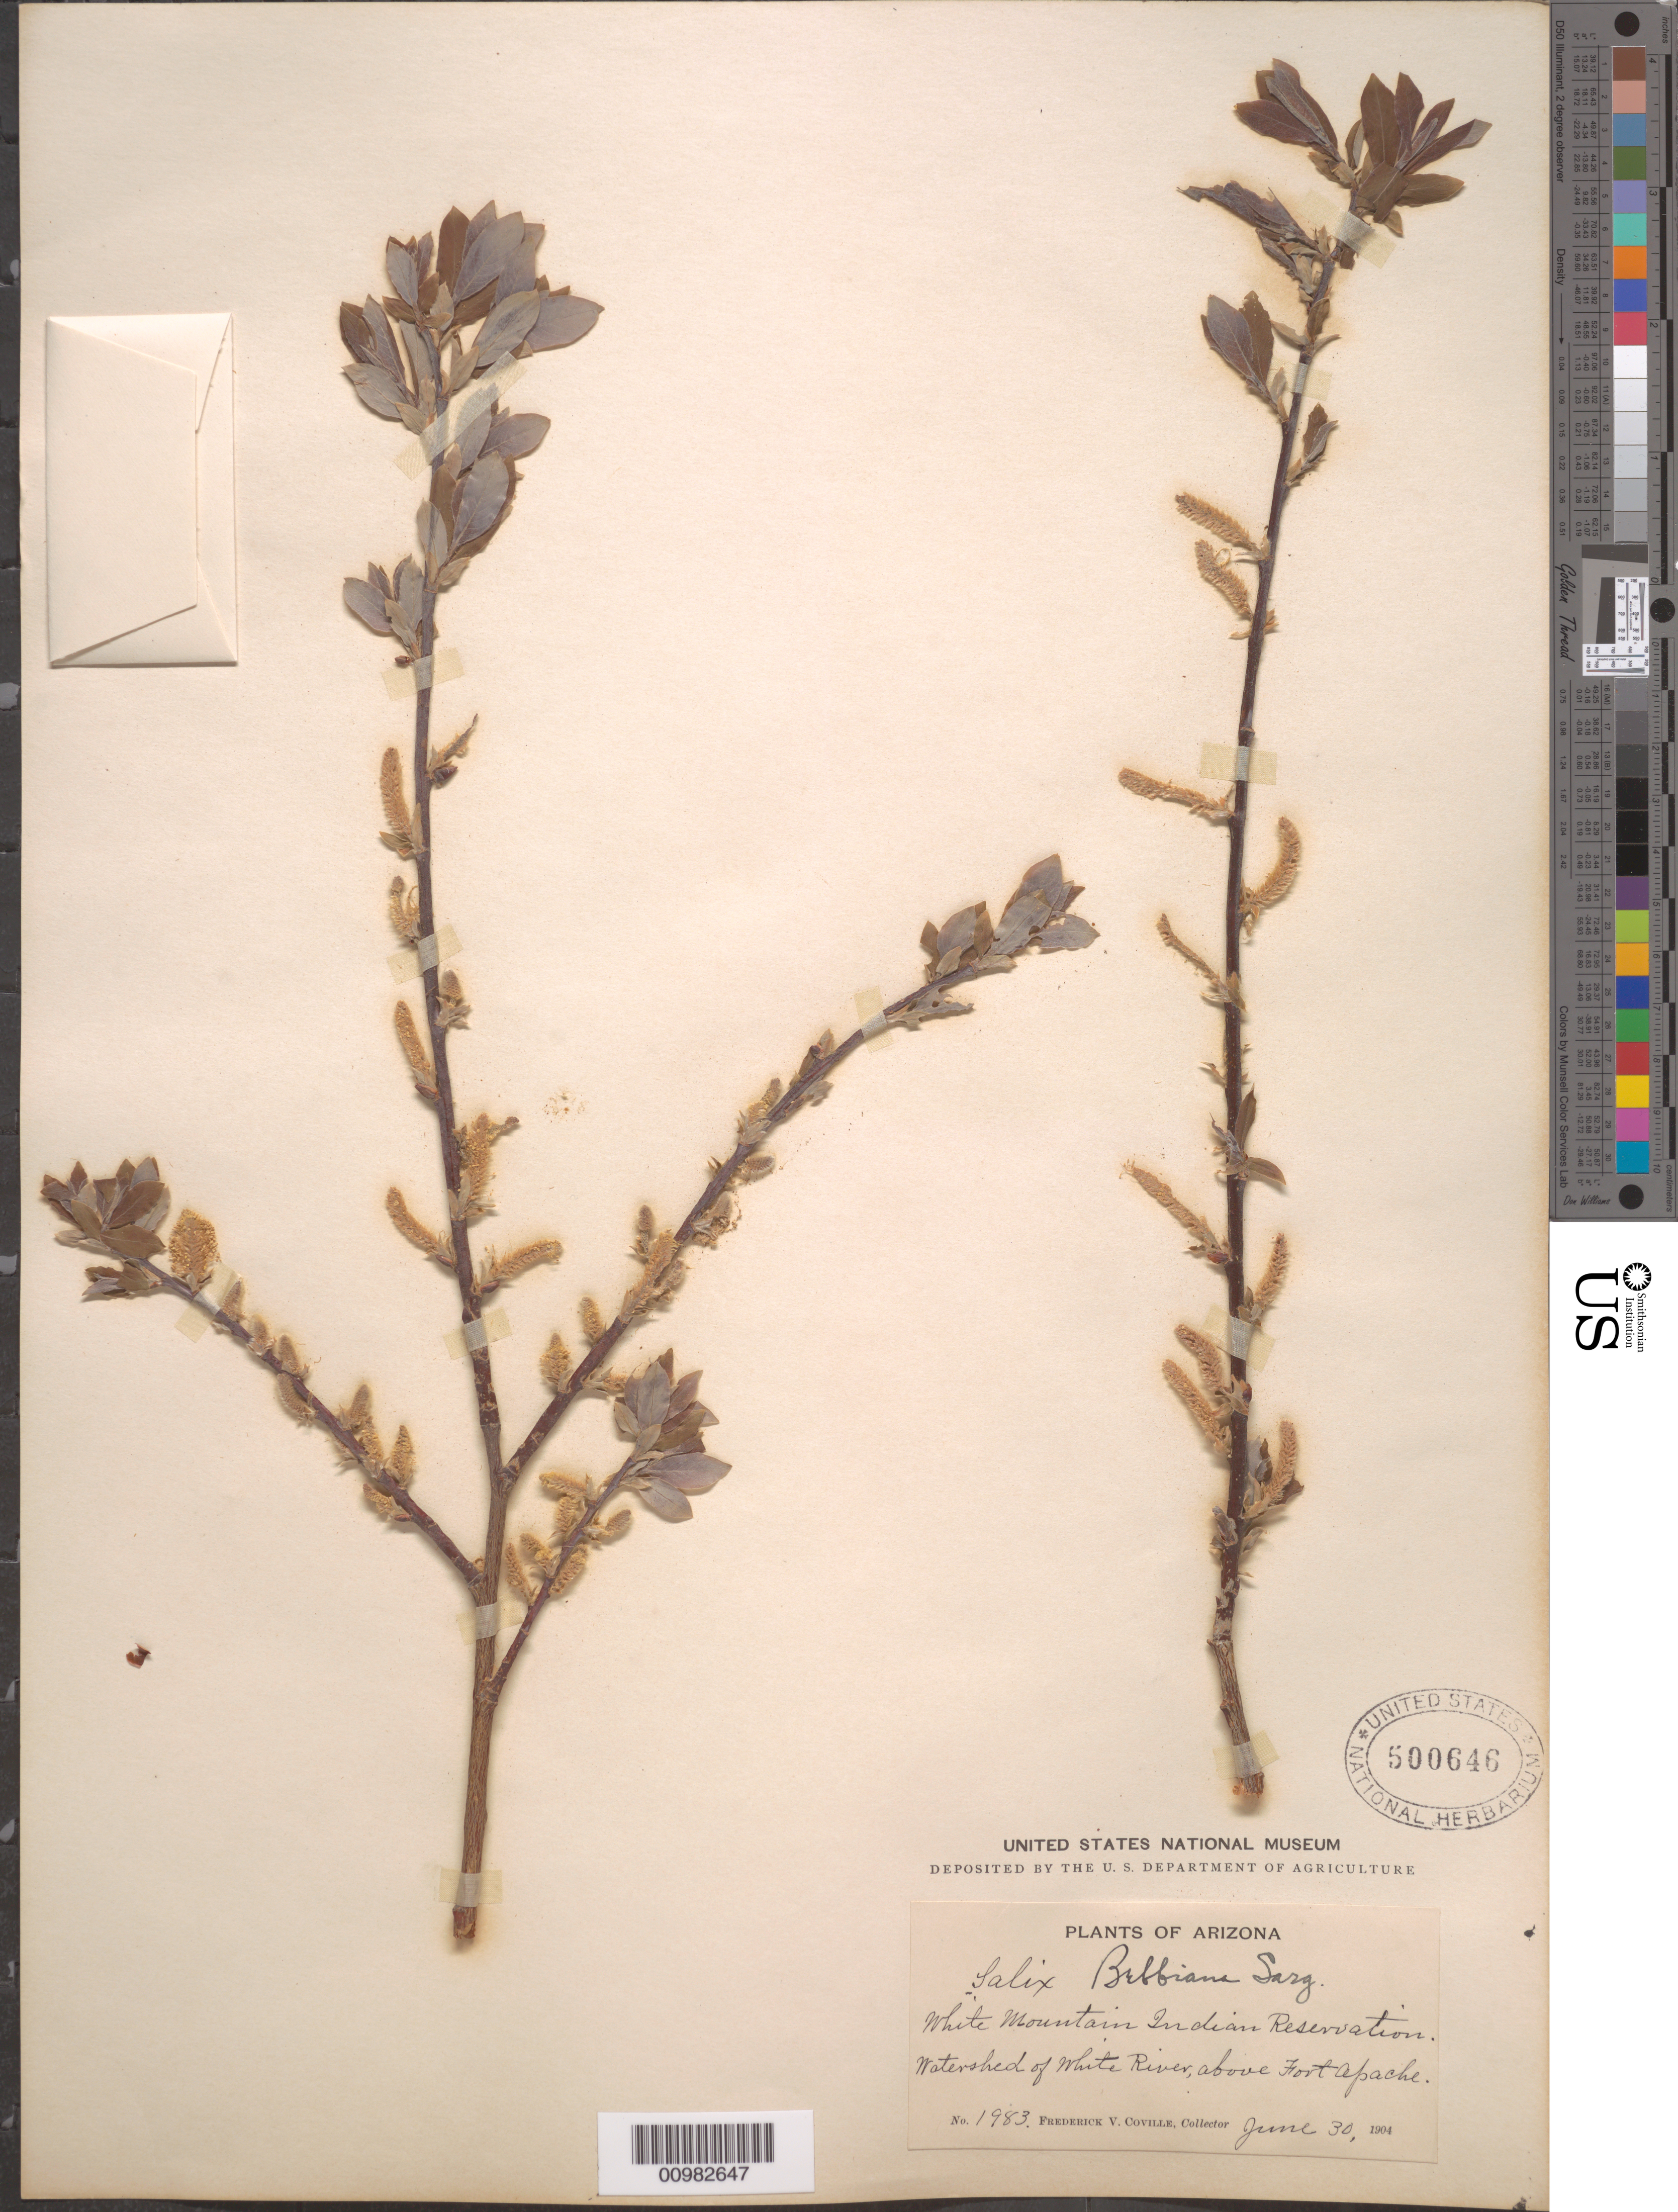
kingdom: Plantae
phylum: Tracheophyta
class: Magnoliopsida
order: Malpighiales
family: Salicaceae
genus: Salix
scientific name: Salix bebbiana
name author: Sarg.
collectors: F. V. Coville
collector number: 1983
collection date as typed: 30 Jun 1904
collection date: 1904-06-30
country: United States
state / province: Arizona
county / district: Apache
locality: white Mountain Indian Reservation. Watershed of White River, above Fort Apache.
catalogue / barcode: US 500646